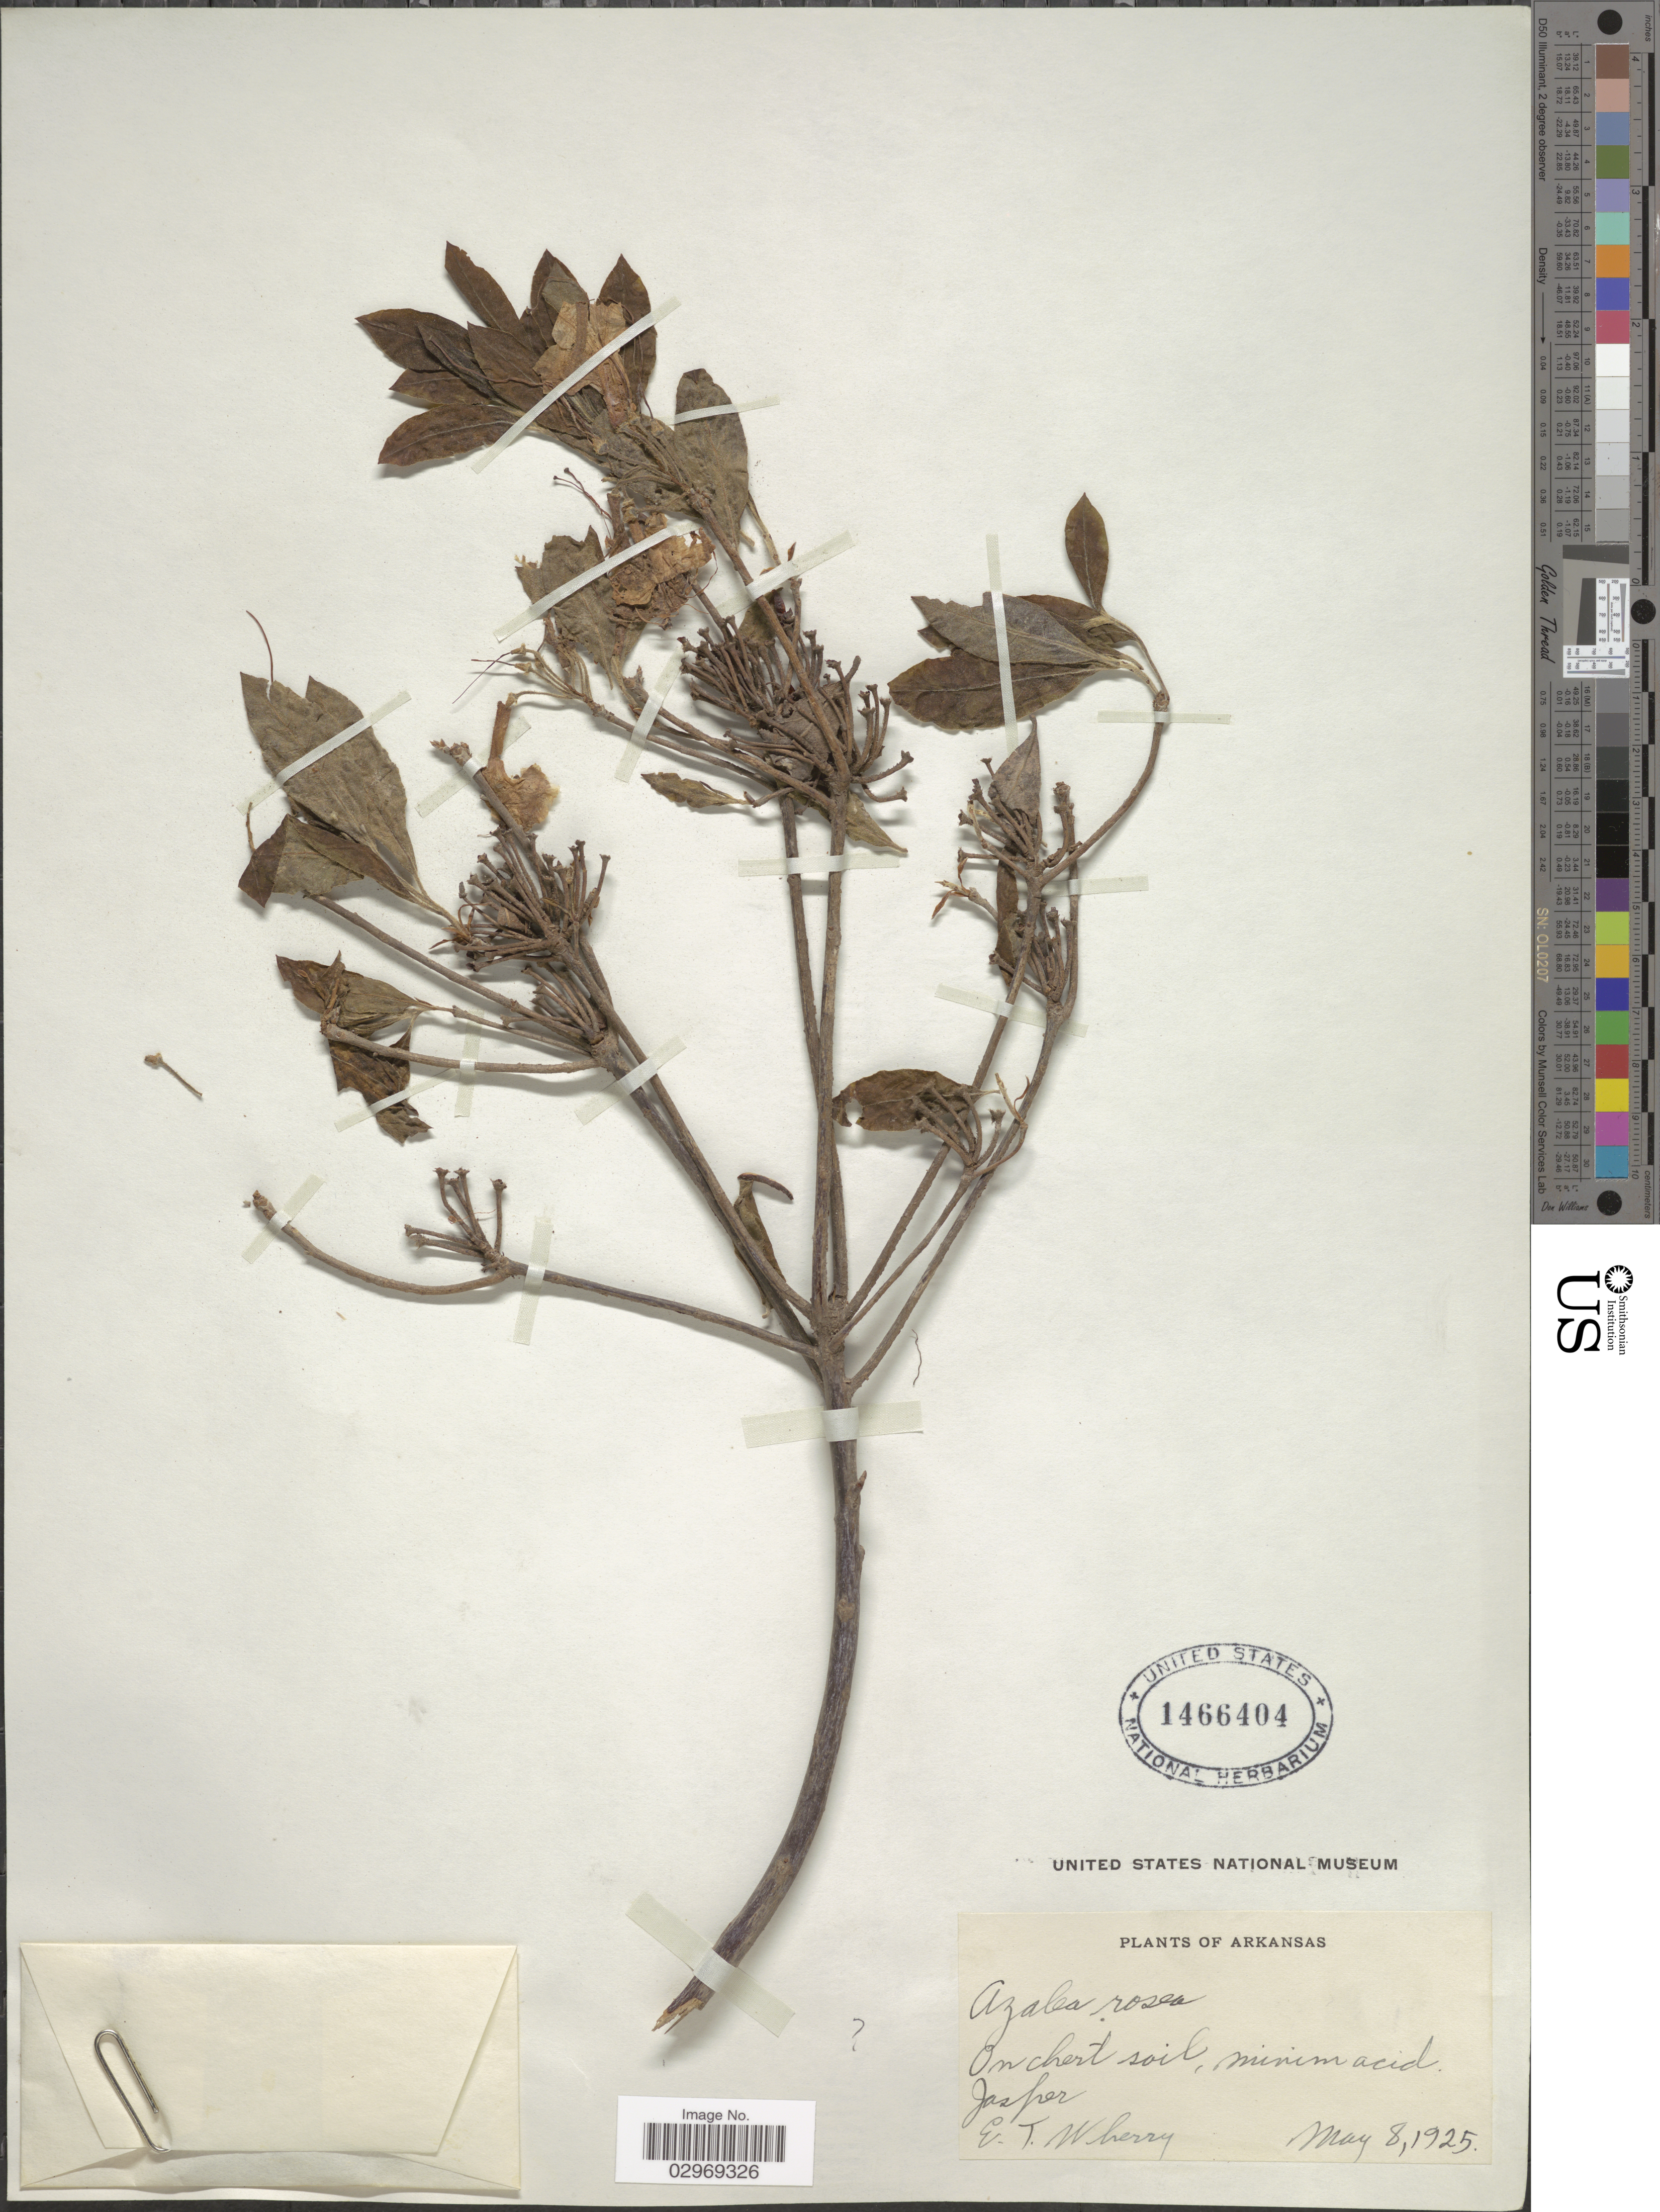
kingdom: Plantae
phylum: Tracheophyta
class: Magnoliopsida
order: Ericales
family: Ericaceae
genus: Rhododendron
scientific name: Rhododendron roseum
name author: (Loisel.) Rehder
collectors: E. T. Wherry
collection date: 1925-05-08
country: United States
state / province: Arkansas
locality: Jasper.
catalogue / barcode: US 1466404